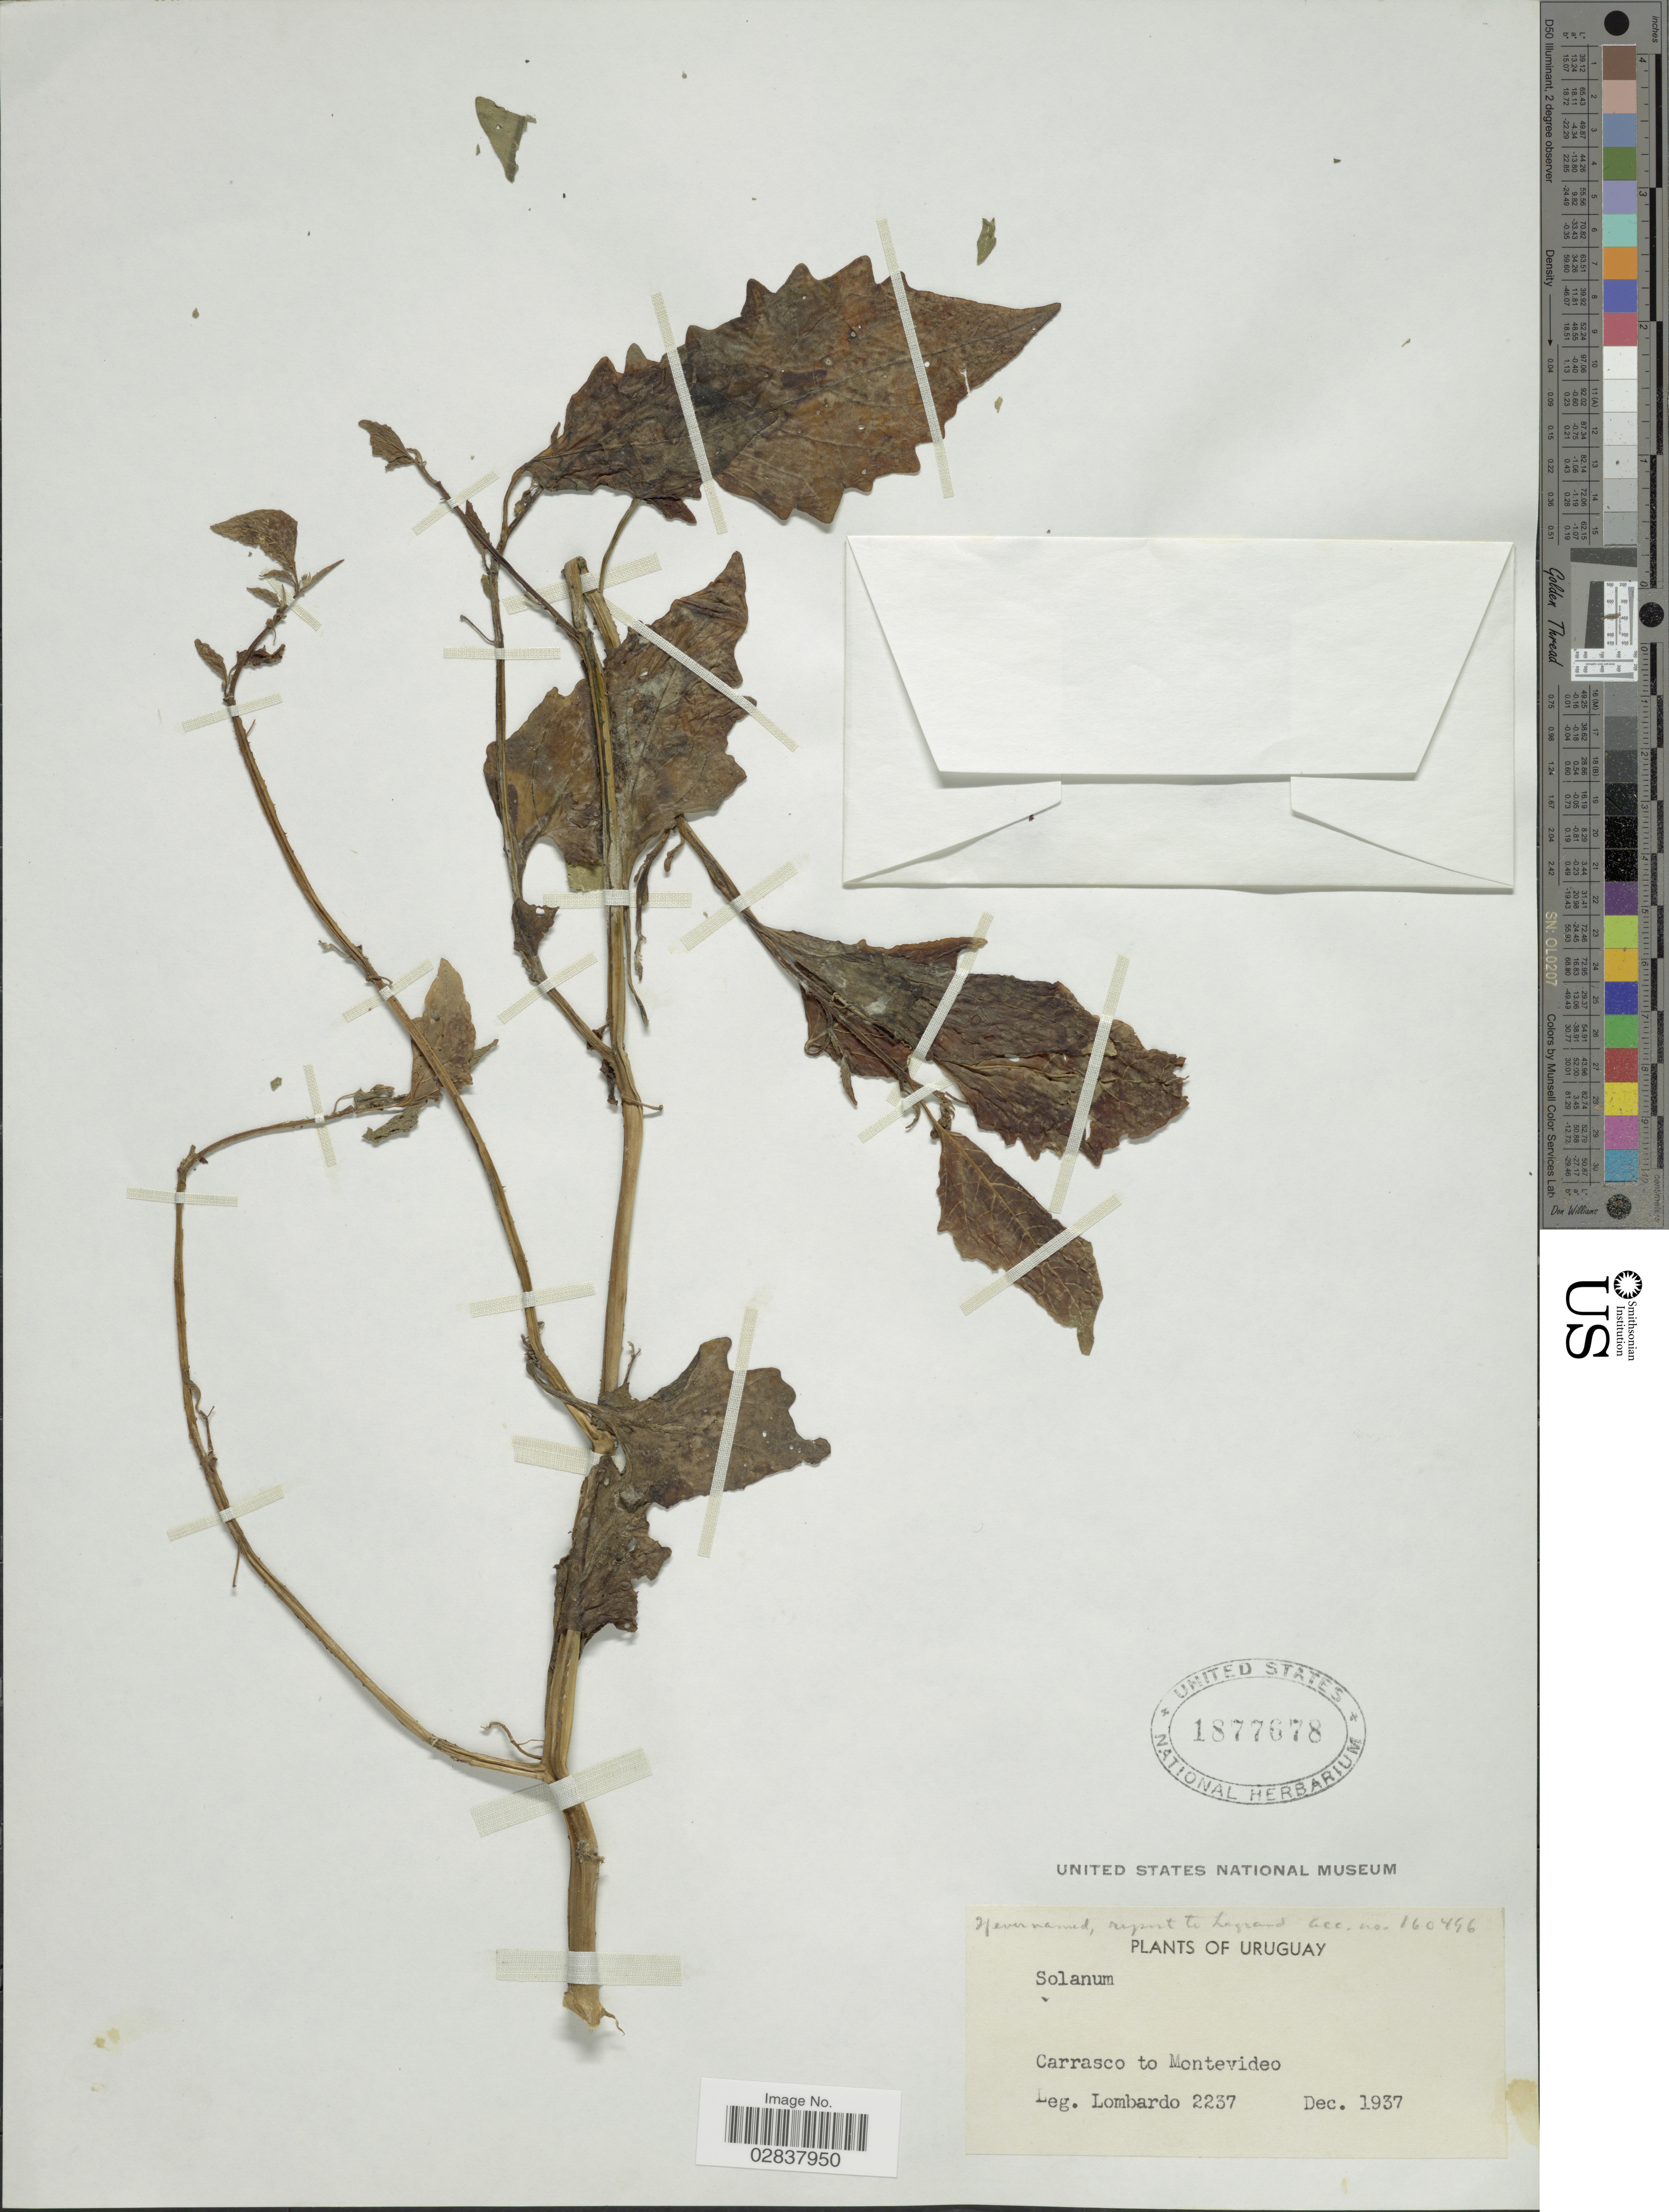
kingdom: Plantae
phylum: Tracheophyta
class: Magnoliopsida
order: Solanales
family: Solanaceae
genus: Solanum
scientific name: Solanum sp.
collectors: Lombardo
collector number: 2237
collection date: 1937-12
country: Uruguay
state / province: Montevideo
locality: Carrasco to Montevideo.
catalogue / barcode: US 1877678